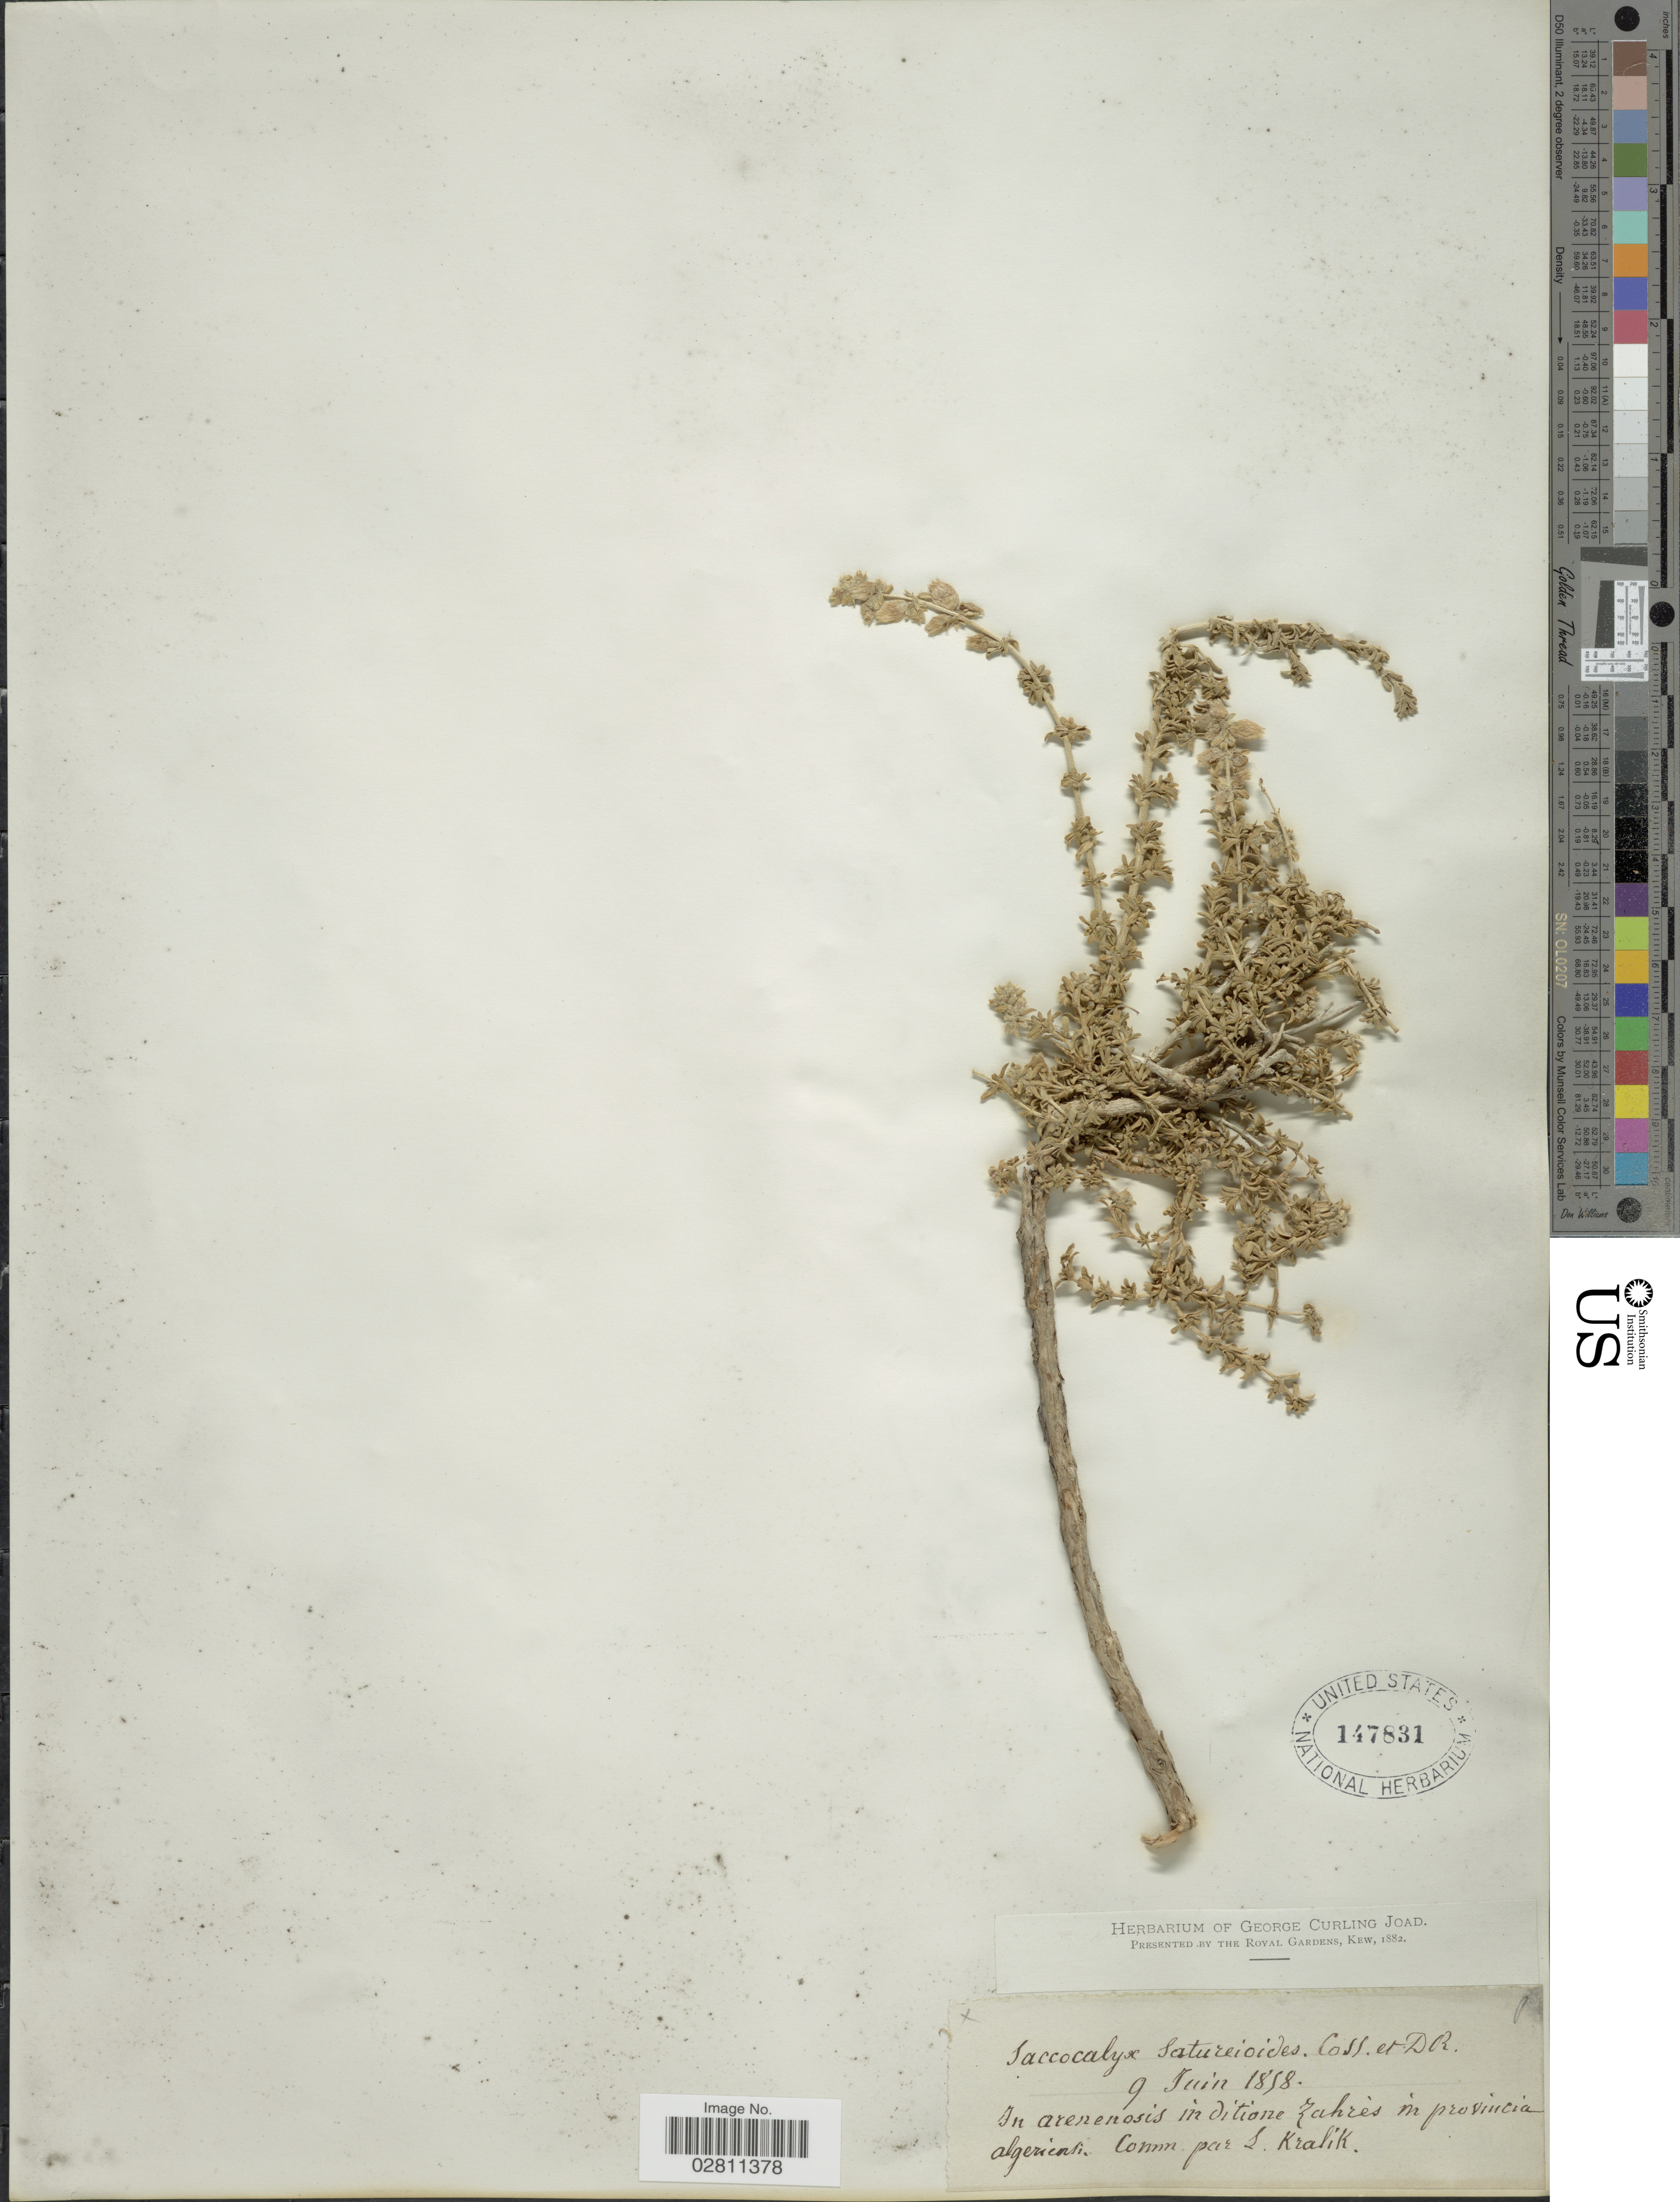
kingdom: Plantae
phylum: Tracheophyta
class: Magnoliopsida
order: Lamiales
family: Lamiaceae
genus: Saccocalyx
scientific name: Saccocalyx satureioides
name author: Coss. & Durieu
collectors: ex herb. George Curling Joad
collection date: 1858-06-09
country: Algeria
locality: In arenenosis in ditione Zahrès in provincia algeriensi.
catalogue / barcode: US 147831